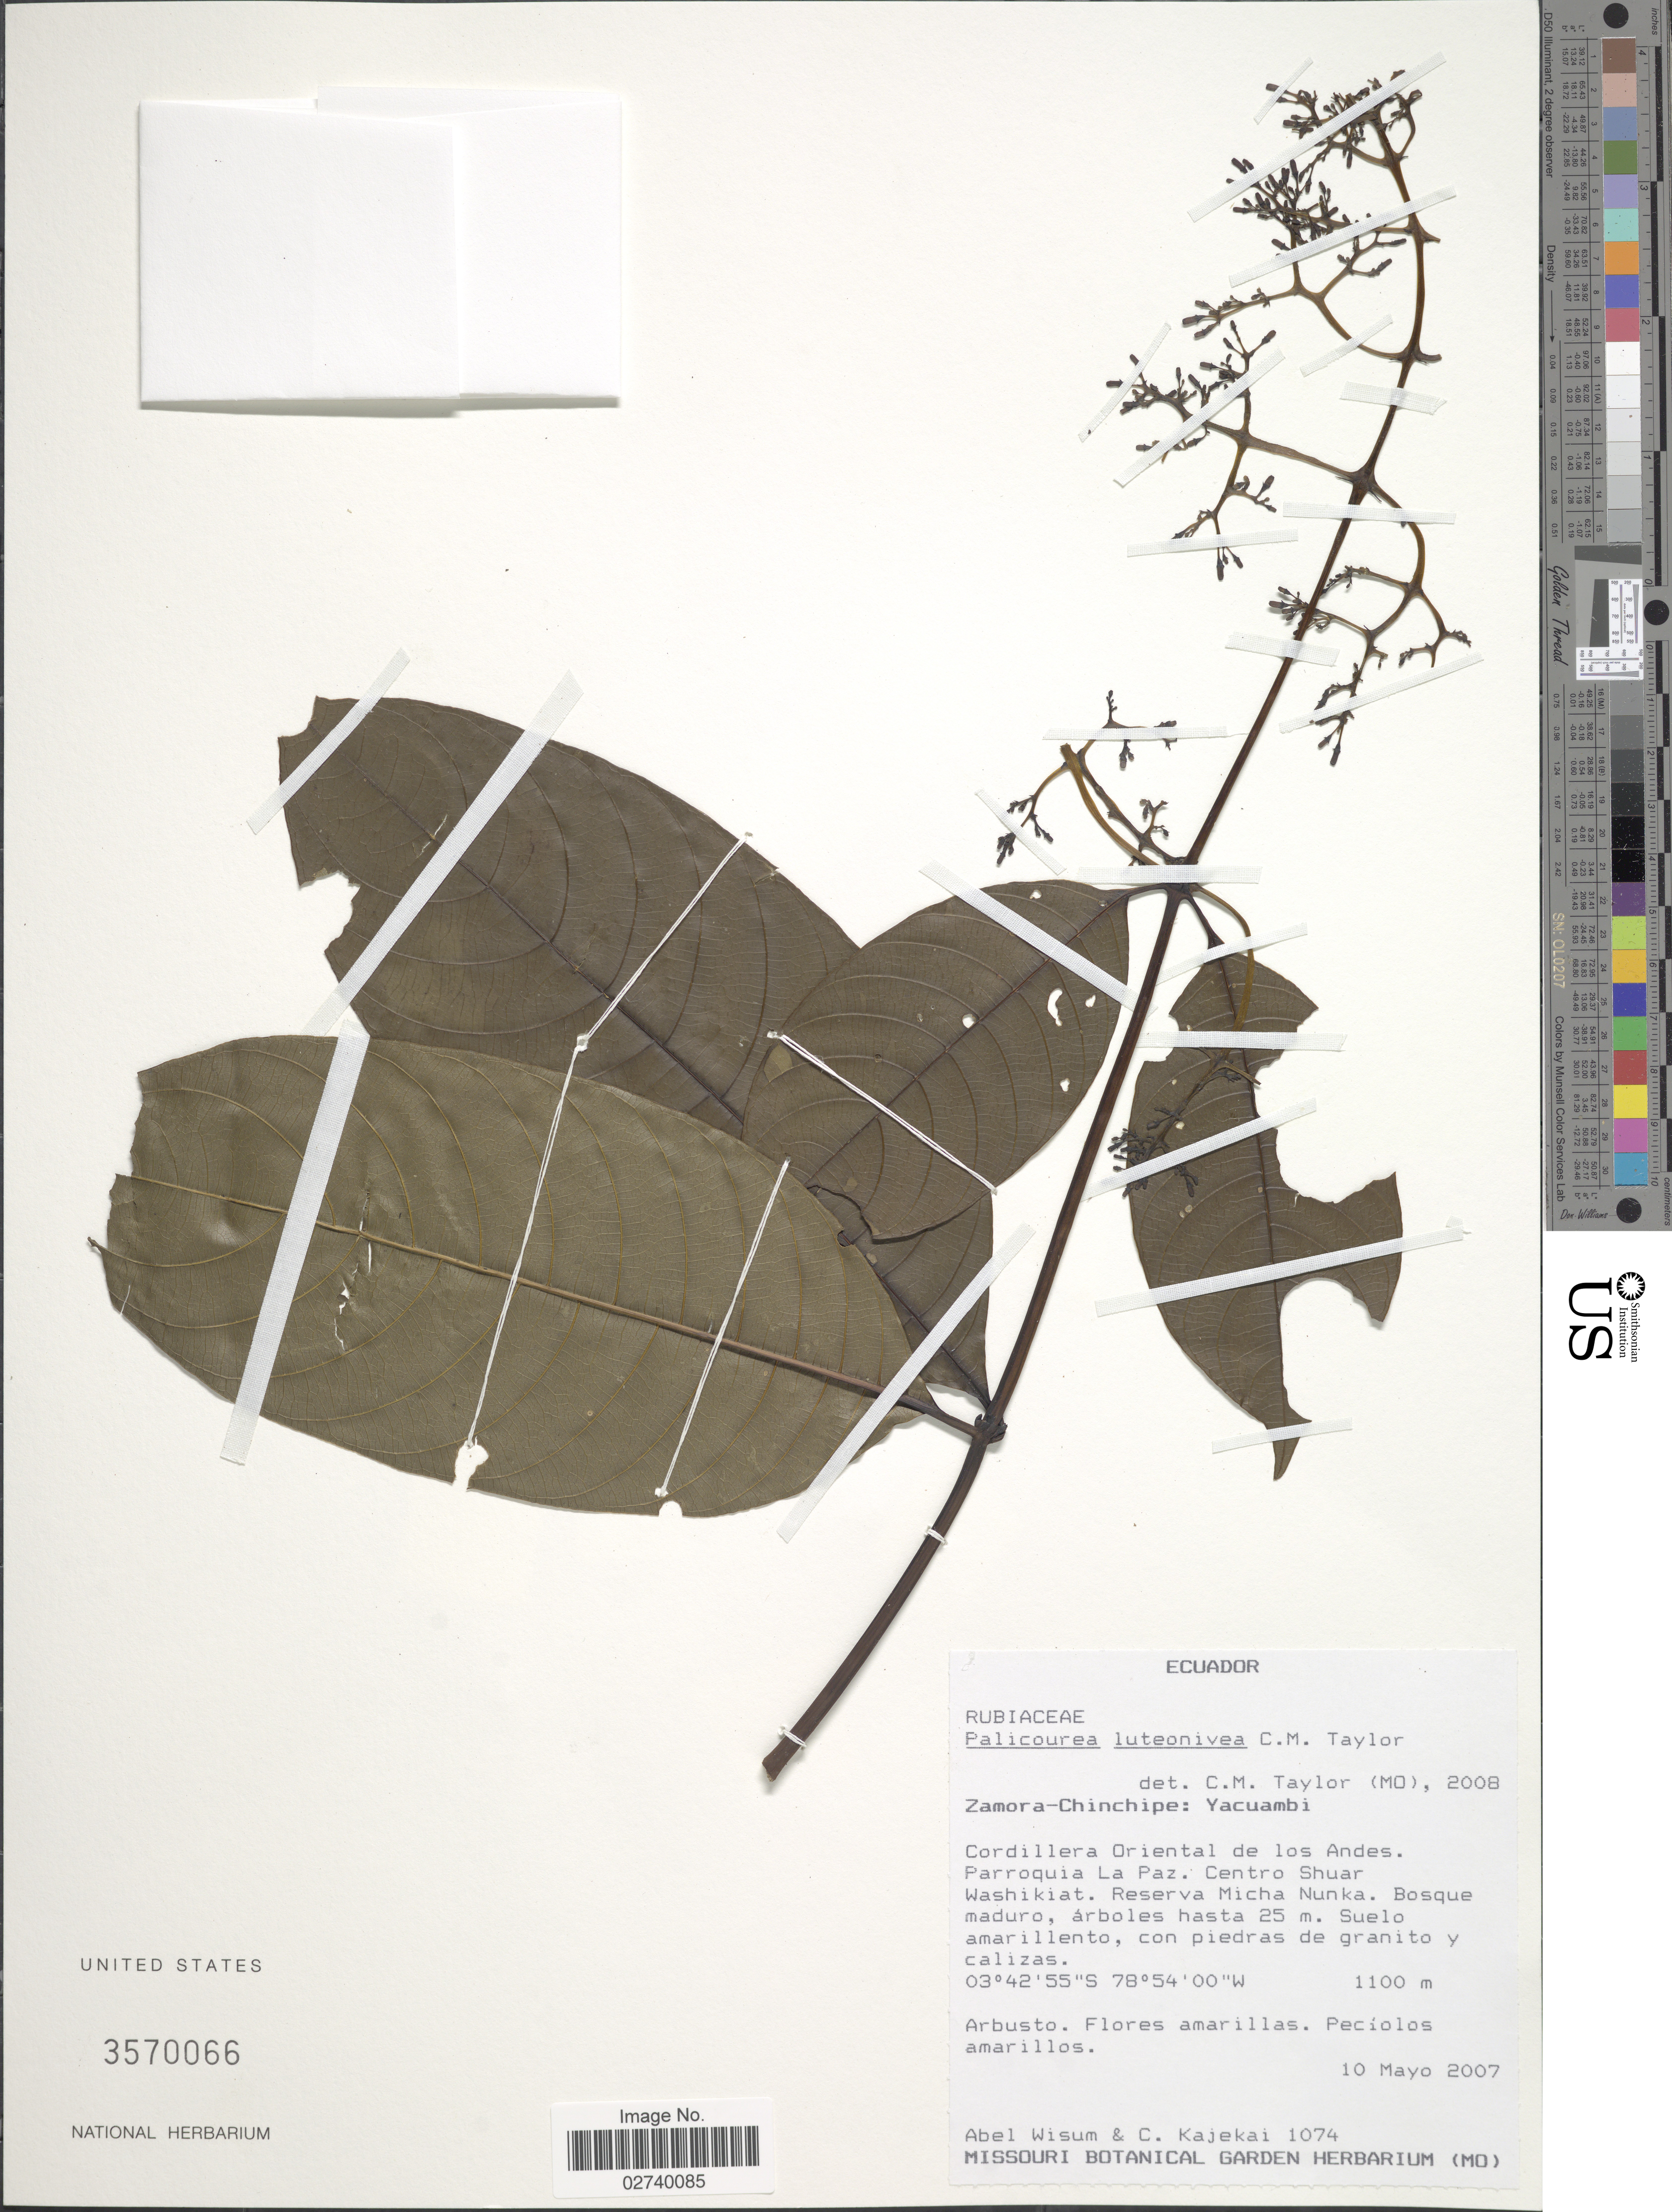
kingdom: Plantae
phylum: Tracheophyta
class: Magnoliopsida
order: Gentianales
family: Rubiaceae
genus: Palicourea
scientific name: Palicourea luteonivea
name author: C.M. Taylor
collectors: A. Wisum & C. Kajekai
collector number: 1074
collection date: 2007-05-10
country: Ecuador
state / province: Zamora-Chinchipe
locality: Yacuambi, Cordillera Oriental de los Andes, Parroquia La Paz, Centro Shuar Washikiat, Reserva Micha Nunka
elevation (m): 1100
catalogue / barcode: US 3570066